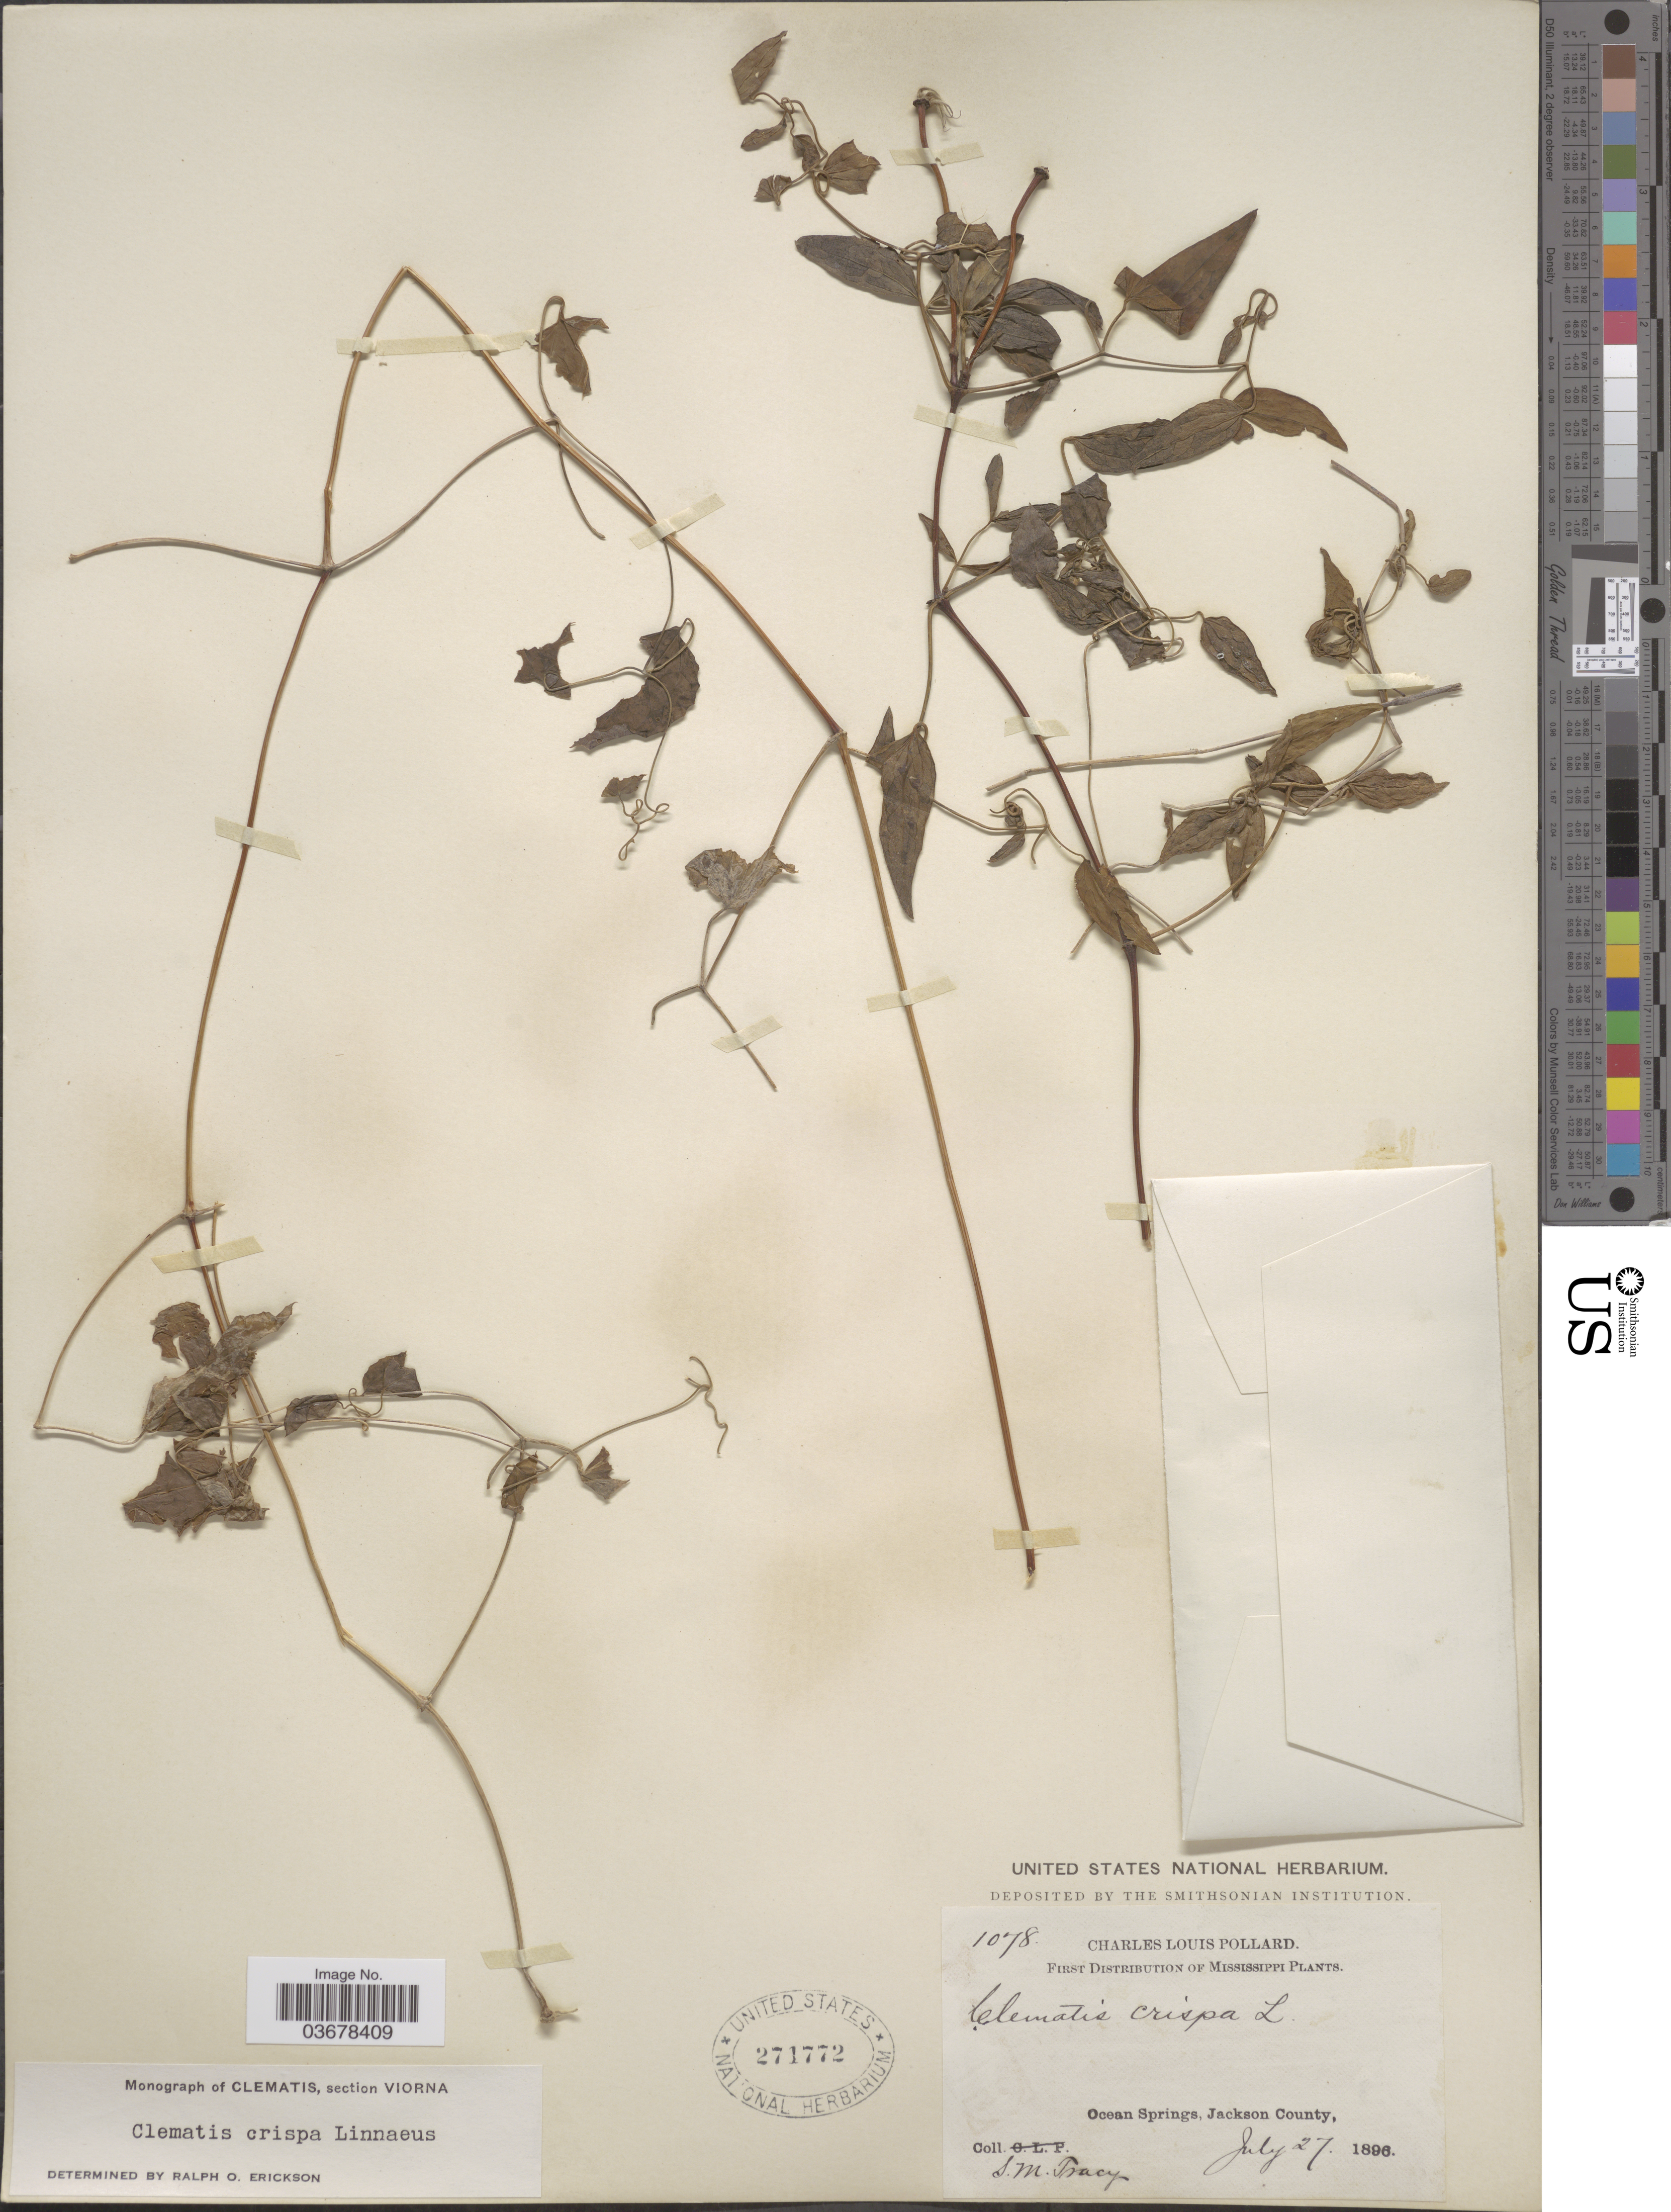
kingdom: Plantae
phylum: Tracheophyta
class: Magnoliopsida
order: Ranunculales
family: Ranunculaceae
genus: Clematis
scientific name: Clematis viorna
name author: L.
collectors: S. M. Tracy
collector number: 1078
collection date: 1896-07-27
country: United States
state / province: Mississippi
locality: Ocean Springs, Jackson County.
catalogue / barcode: US 271772